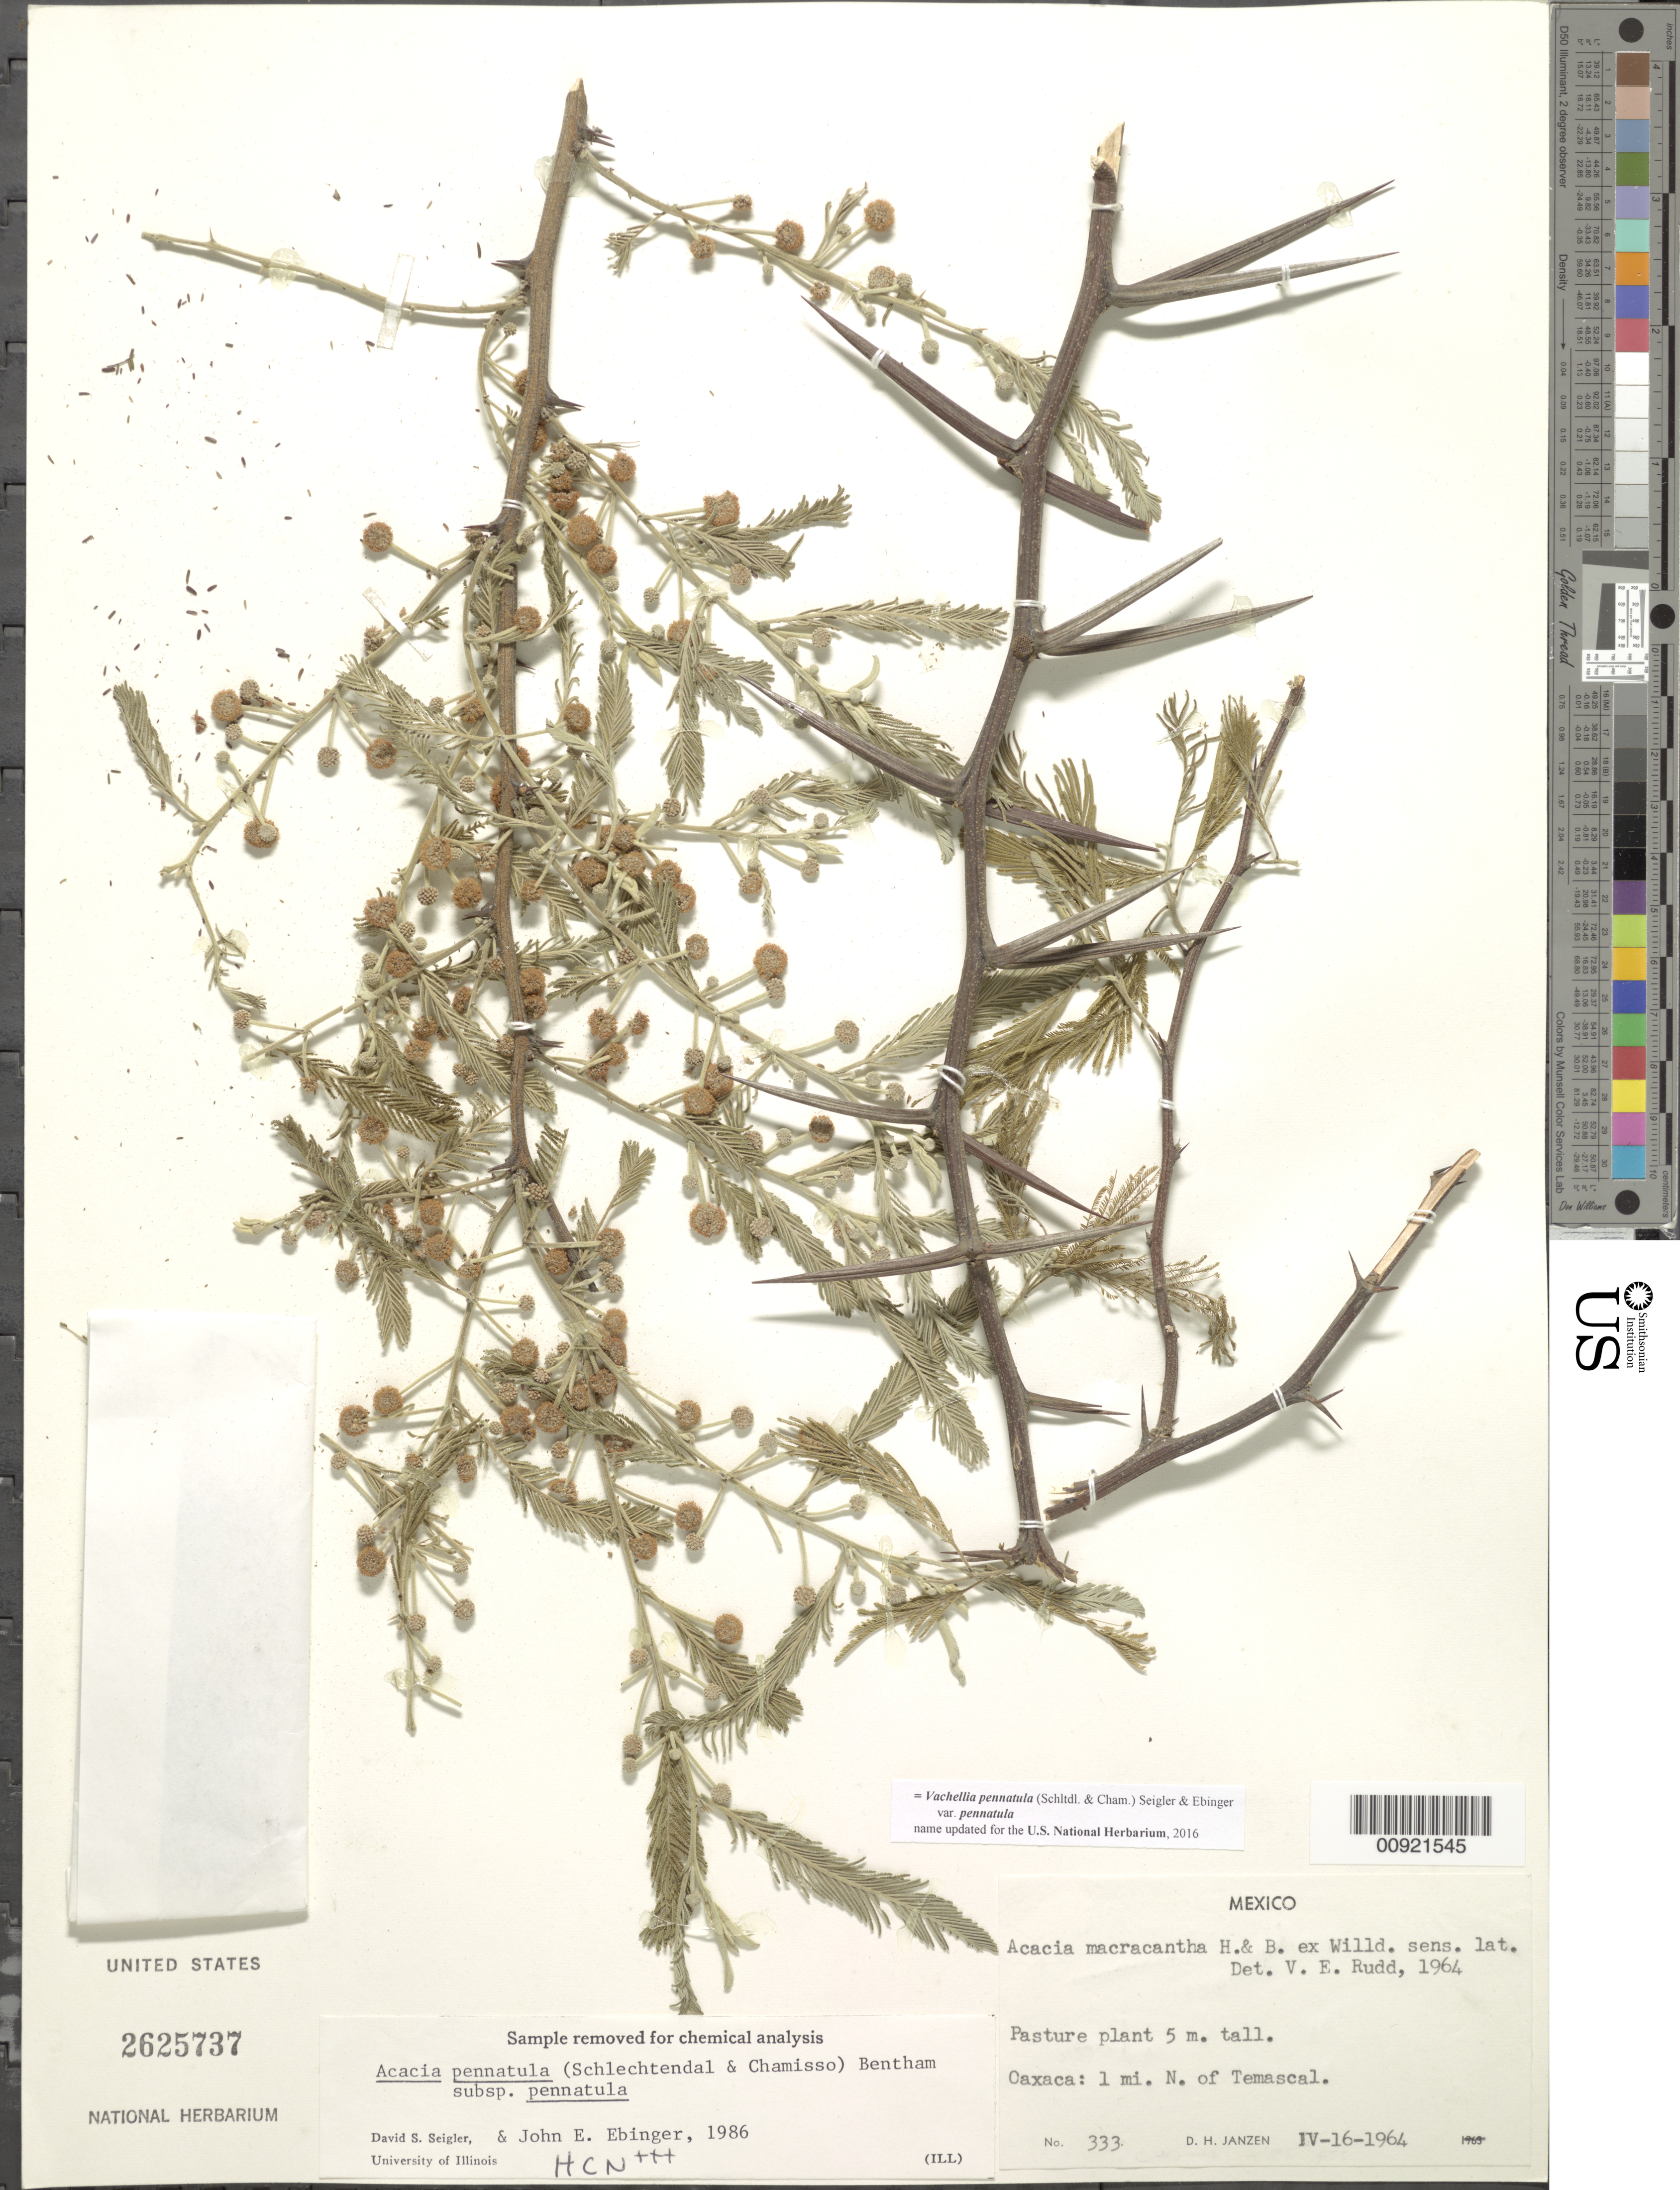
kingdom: Plantae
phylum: Tracheophyta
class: Magnoliopsida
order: Fabales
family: Fabaceae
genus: Vachellia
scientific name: Vachellia pennatula var. pennatula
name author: (Schltdl. & Cham.) Seigler & Ebinger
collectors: D. Janzen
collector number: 333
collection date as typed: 16 Apr 1964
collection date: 1964-04-16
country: Mexico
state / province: Oaxaca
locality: Oaxaca: 1 mi. N of Temascal.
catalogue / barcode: US 2625737